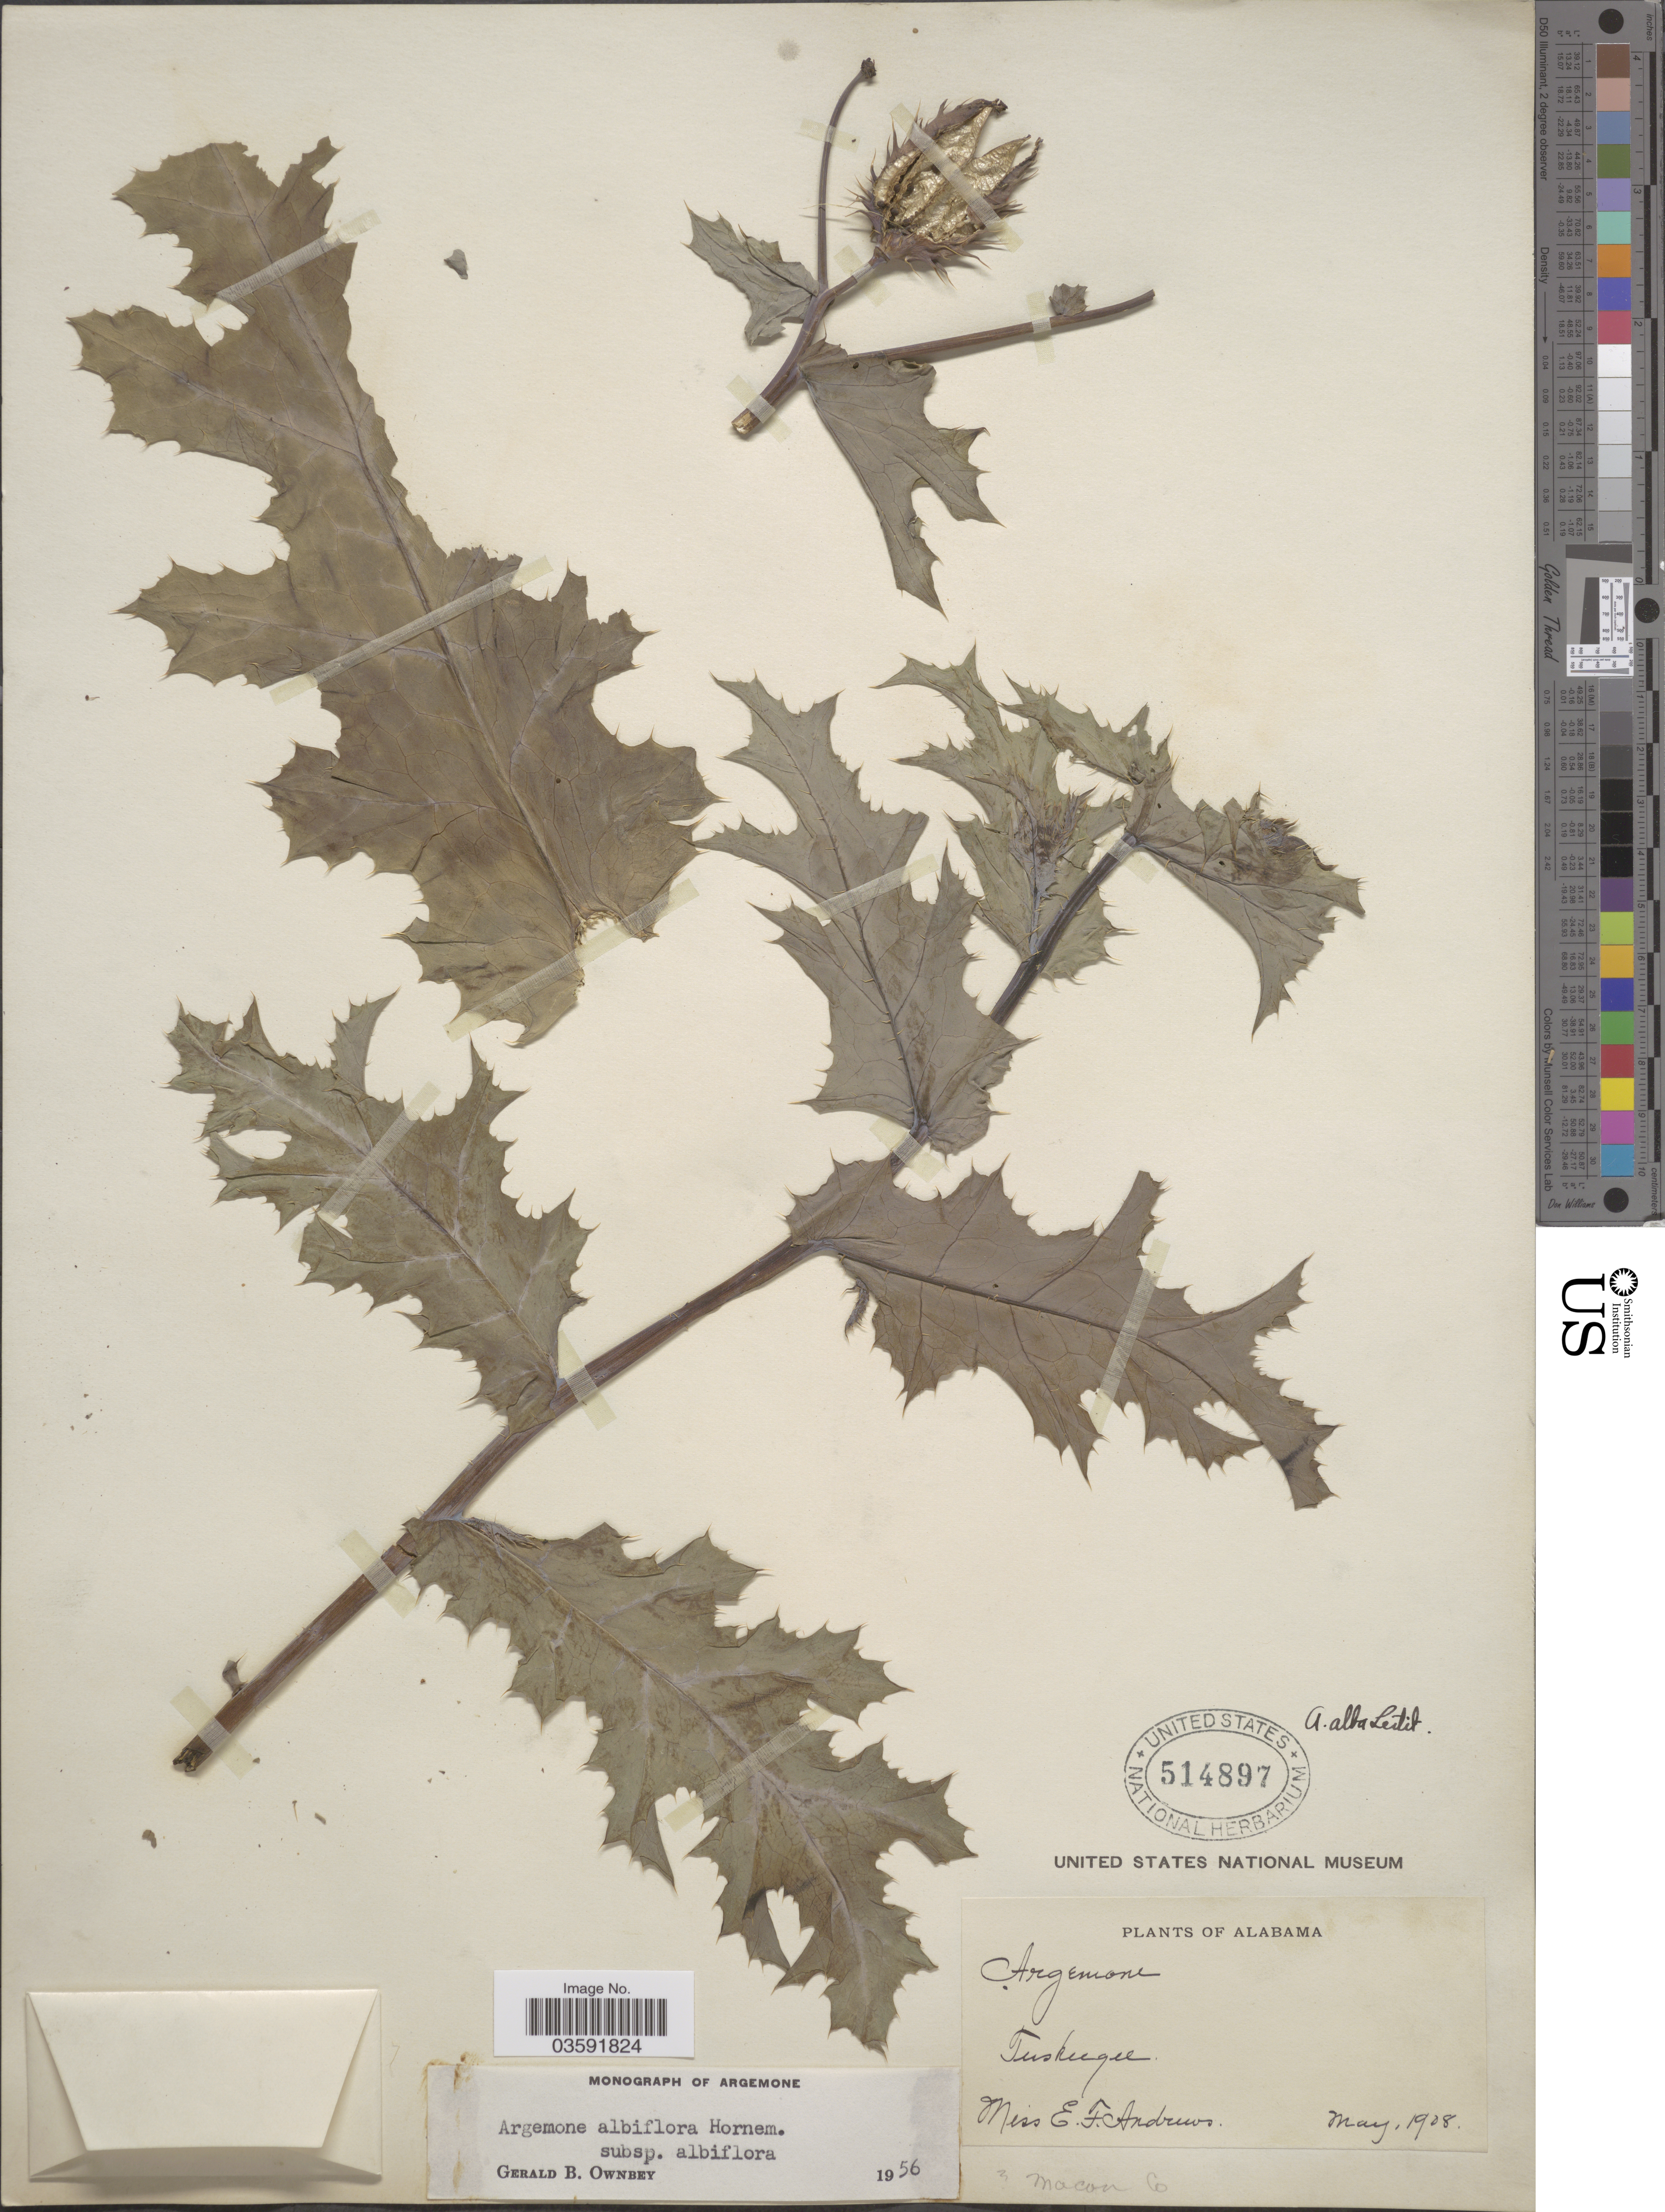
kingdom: Plantae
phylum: Tracheophyta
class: Magnoliopsida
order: Ranunculales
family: Papaveraceae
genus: Argemone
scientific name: Argemone albiflora subsp. albiflora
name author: Hornem.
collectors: E. Andrews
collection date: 1928-05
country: United States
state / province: Alabama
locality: Tuskeegee, Macon Co.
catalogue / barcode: US 5148897